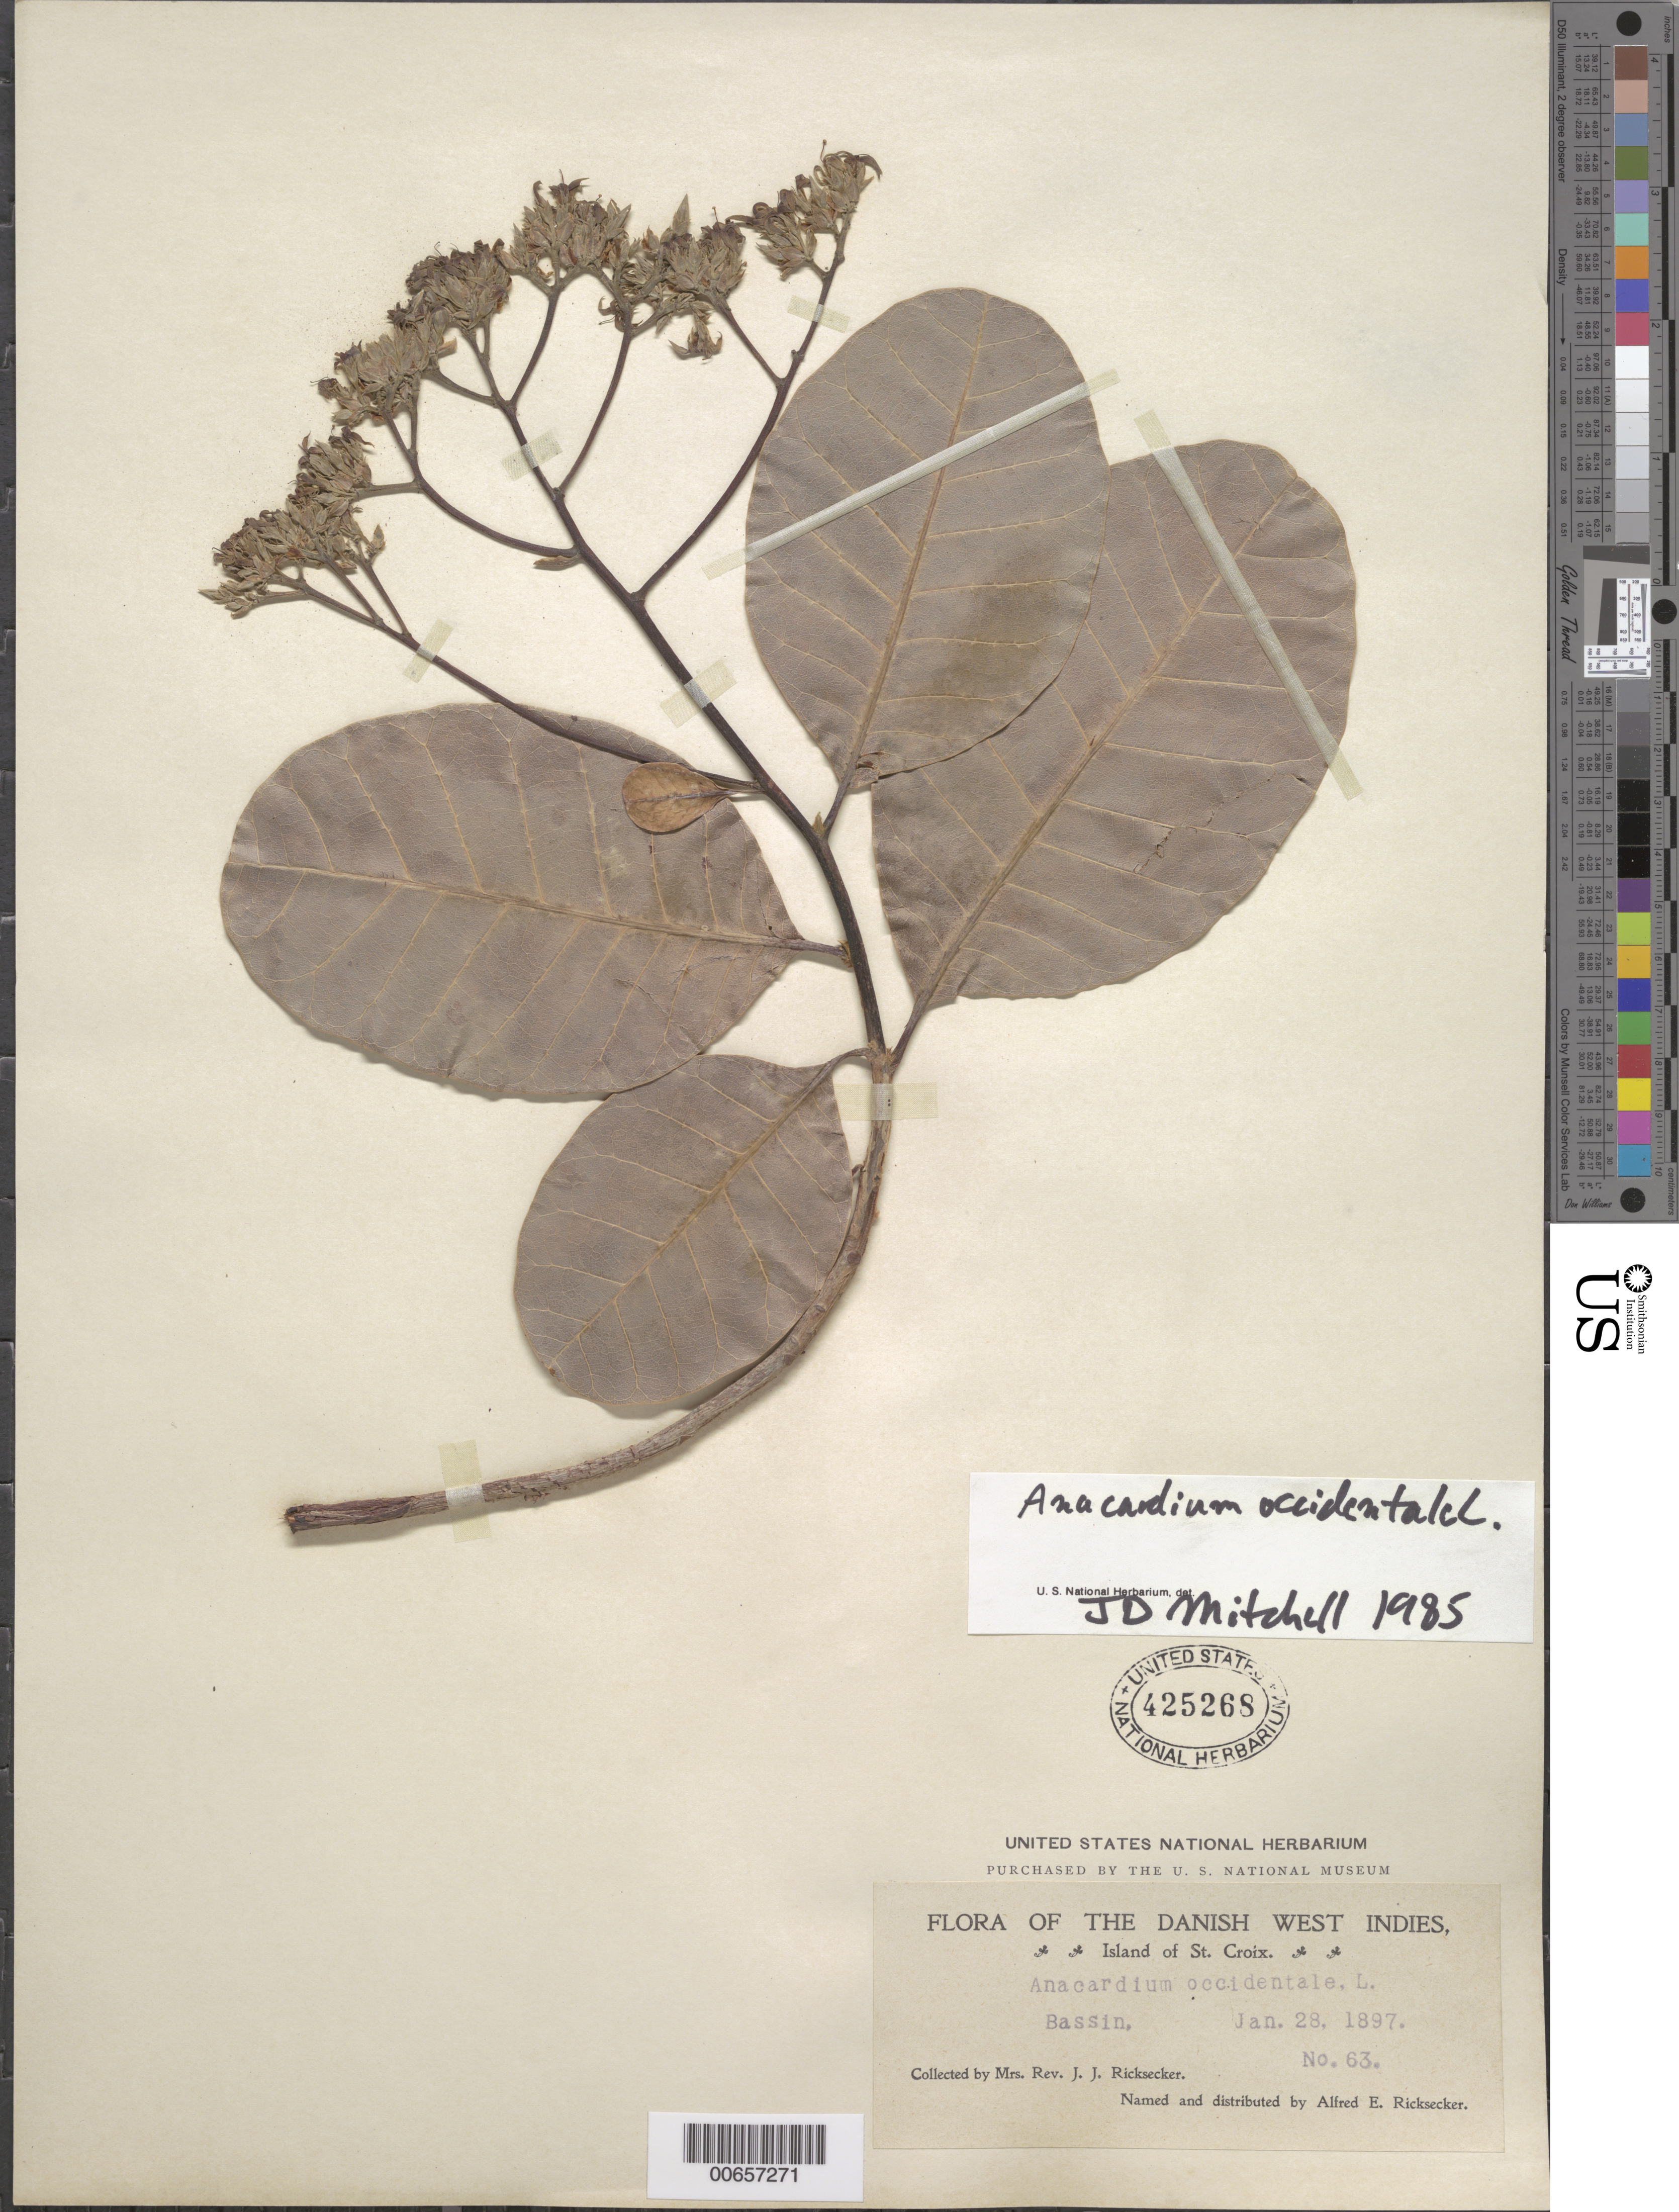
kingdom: Plantae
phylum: Tracheophyta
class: Magnoliopsida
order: Sapindales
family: Anacardiaceae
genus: Anacardium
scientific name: Anacardium occidentale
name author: L.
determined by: Mitchell, John D.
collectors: L. A. Ricksecker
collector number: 63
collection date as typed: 28 Jan 1897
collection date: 1897-01-28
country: U.S. Virgin Islands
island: St. Croix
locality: Bassin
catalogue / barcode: US 425268